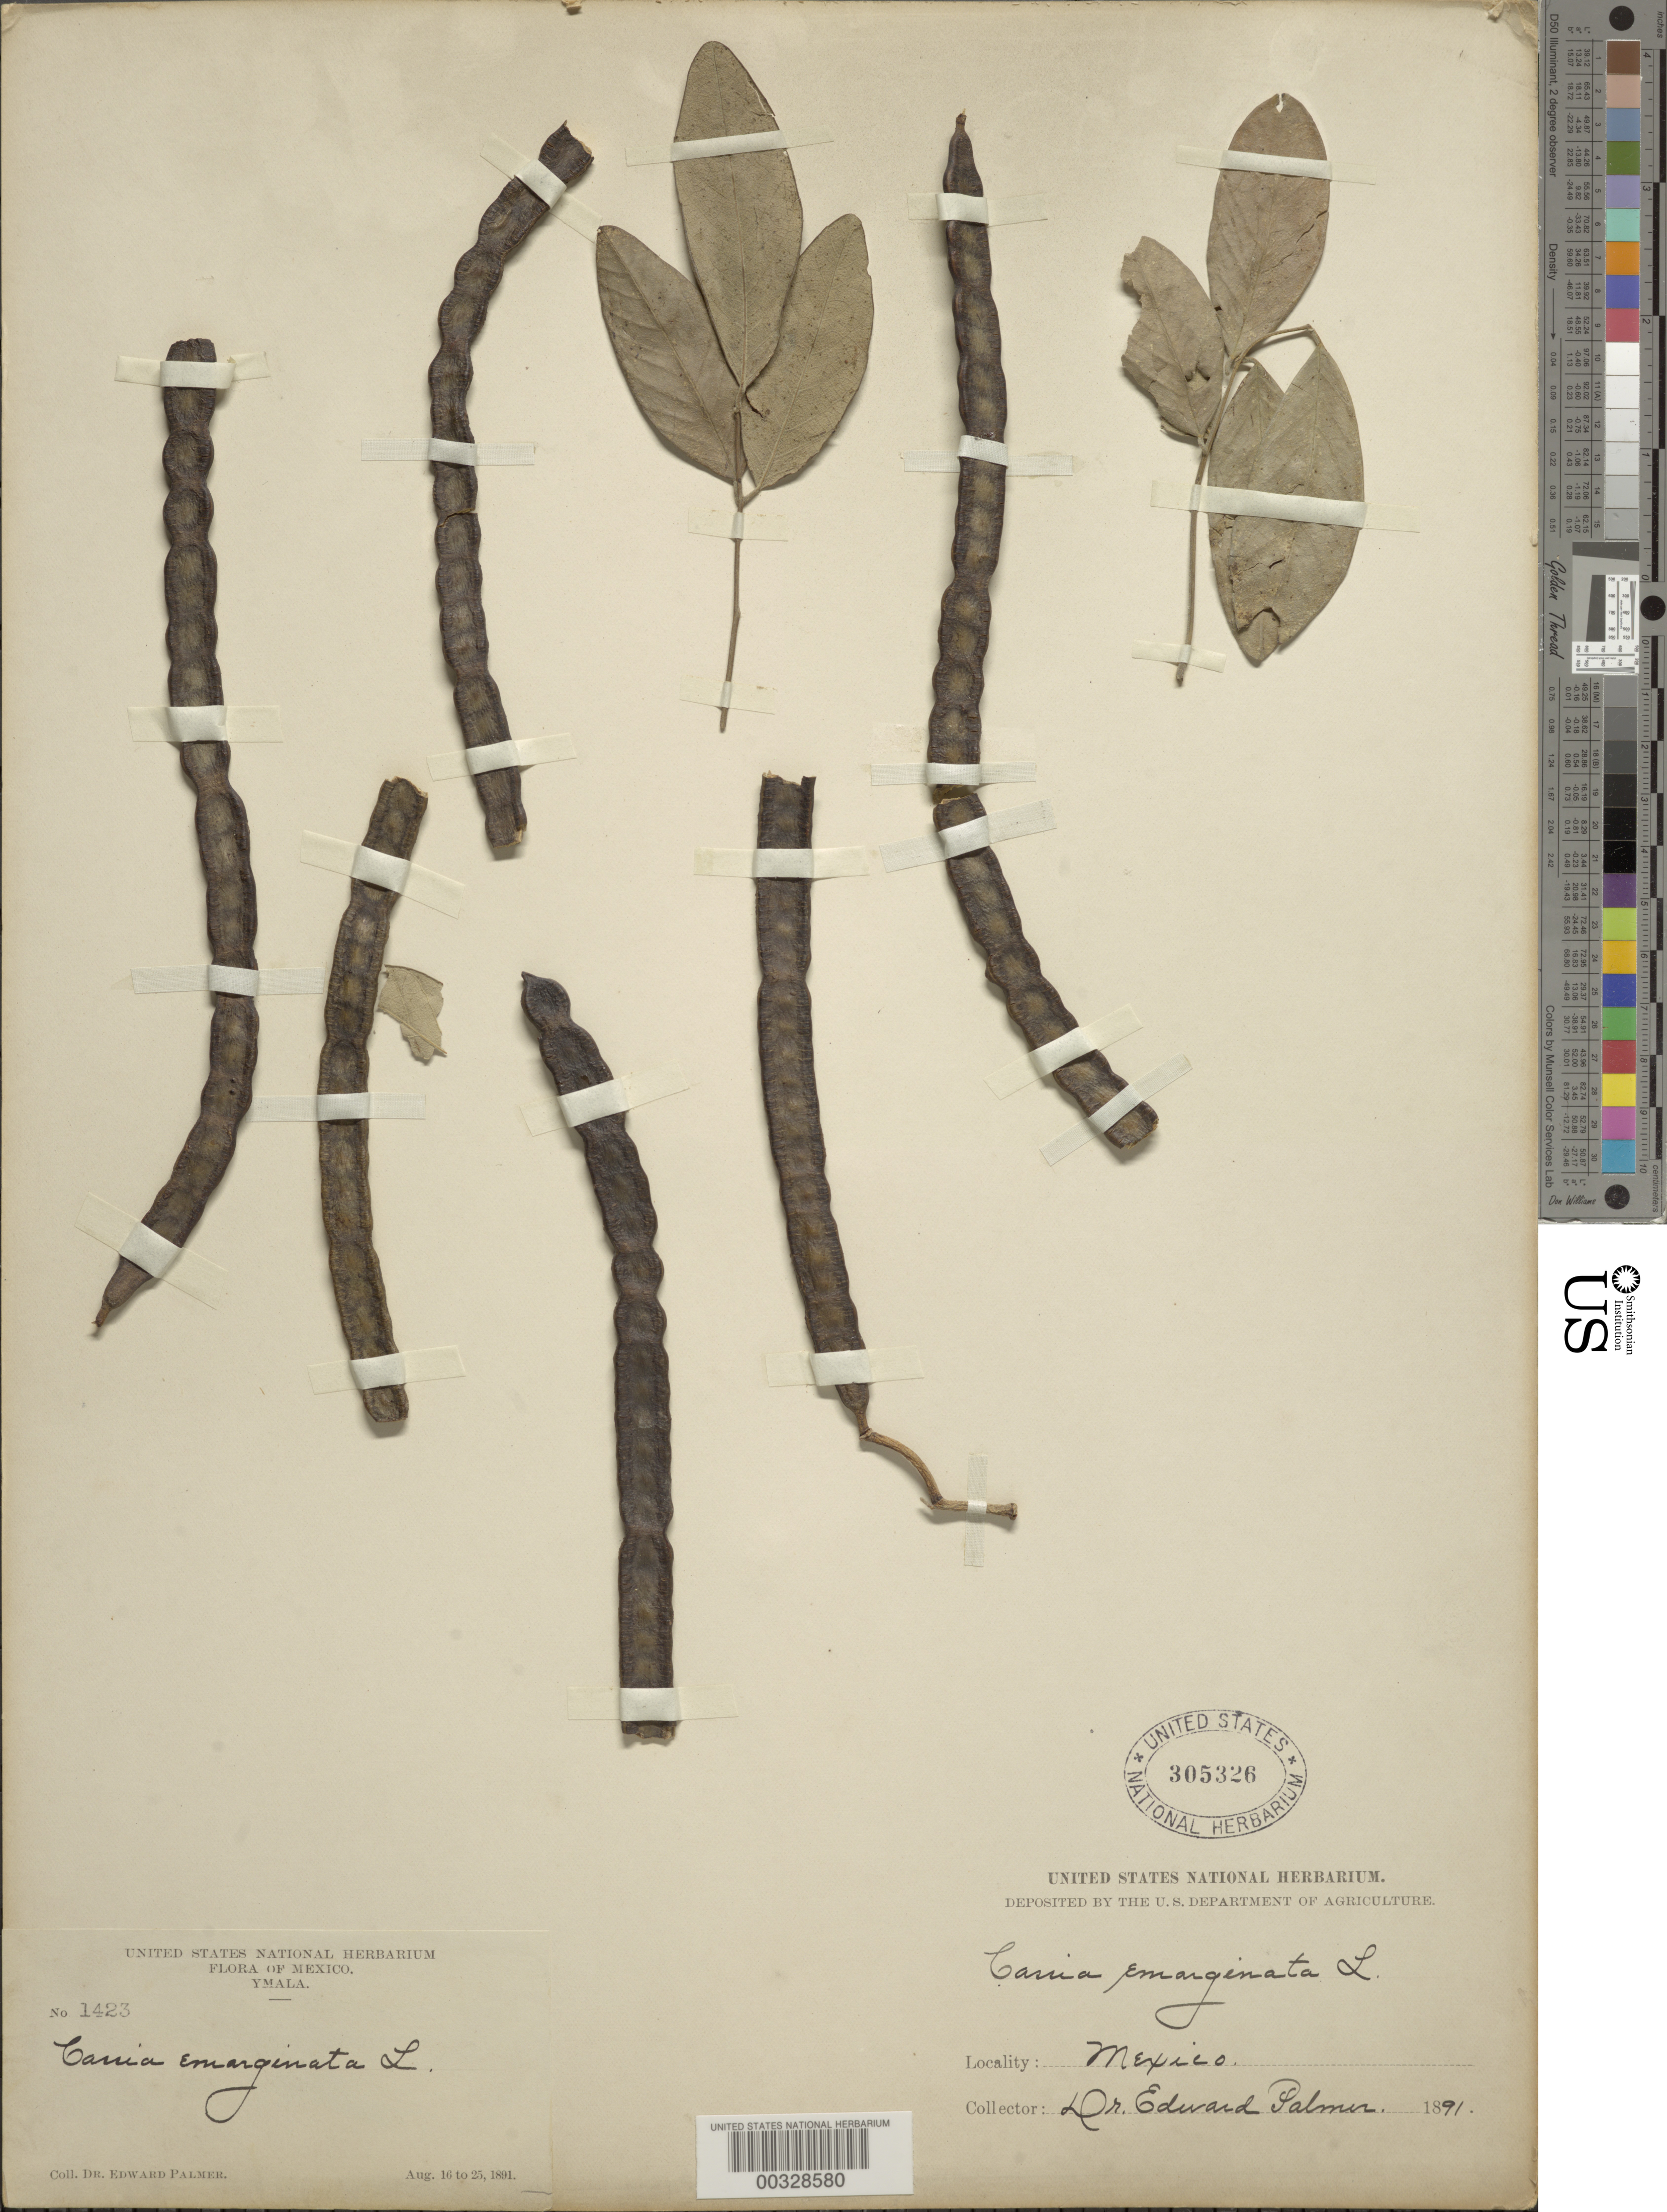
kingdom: Plantae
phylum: Tracheophyta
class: Magnoliopsida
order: Fabales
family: Fabaceae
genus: Senna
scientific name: Senna emarginata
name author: L.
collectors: E. Palmer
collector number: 1423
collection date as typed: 16 Aug 1891 to 25 Aug 1891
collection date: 1891-08-16/1891-08-25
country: Mexico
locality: Ymala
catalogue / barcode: US 305326